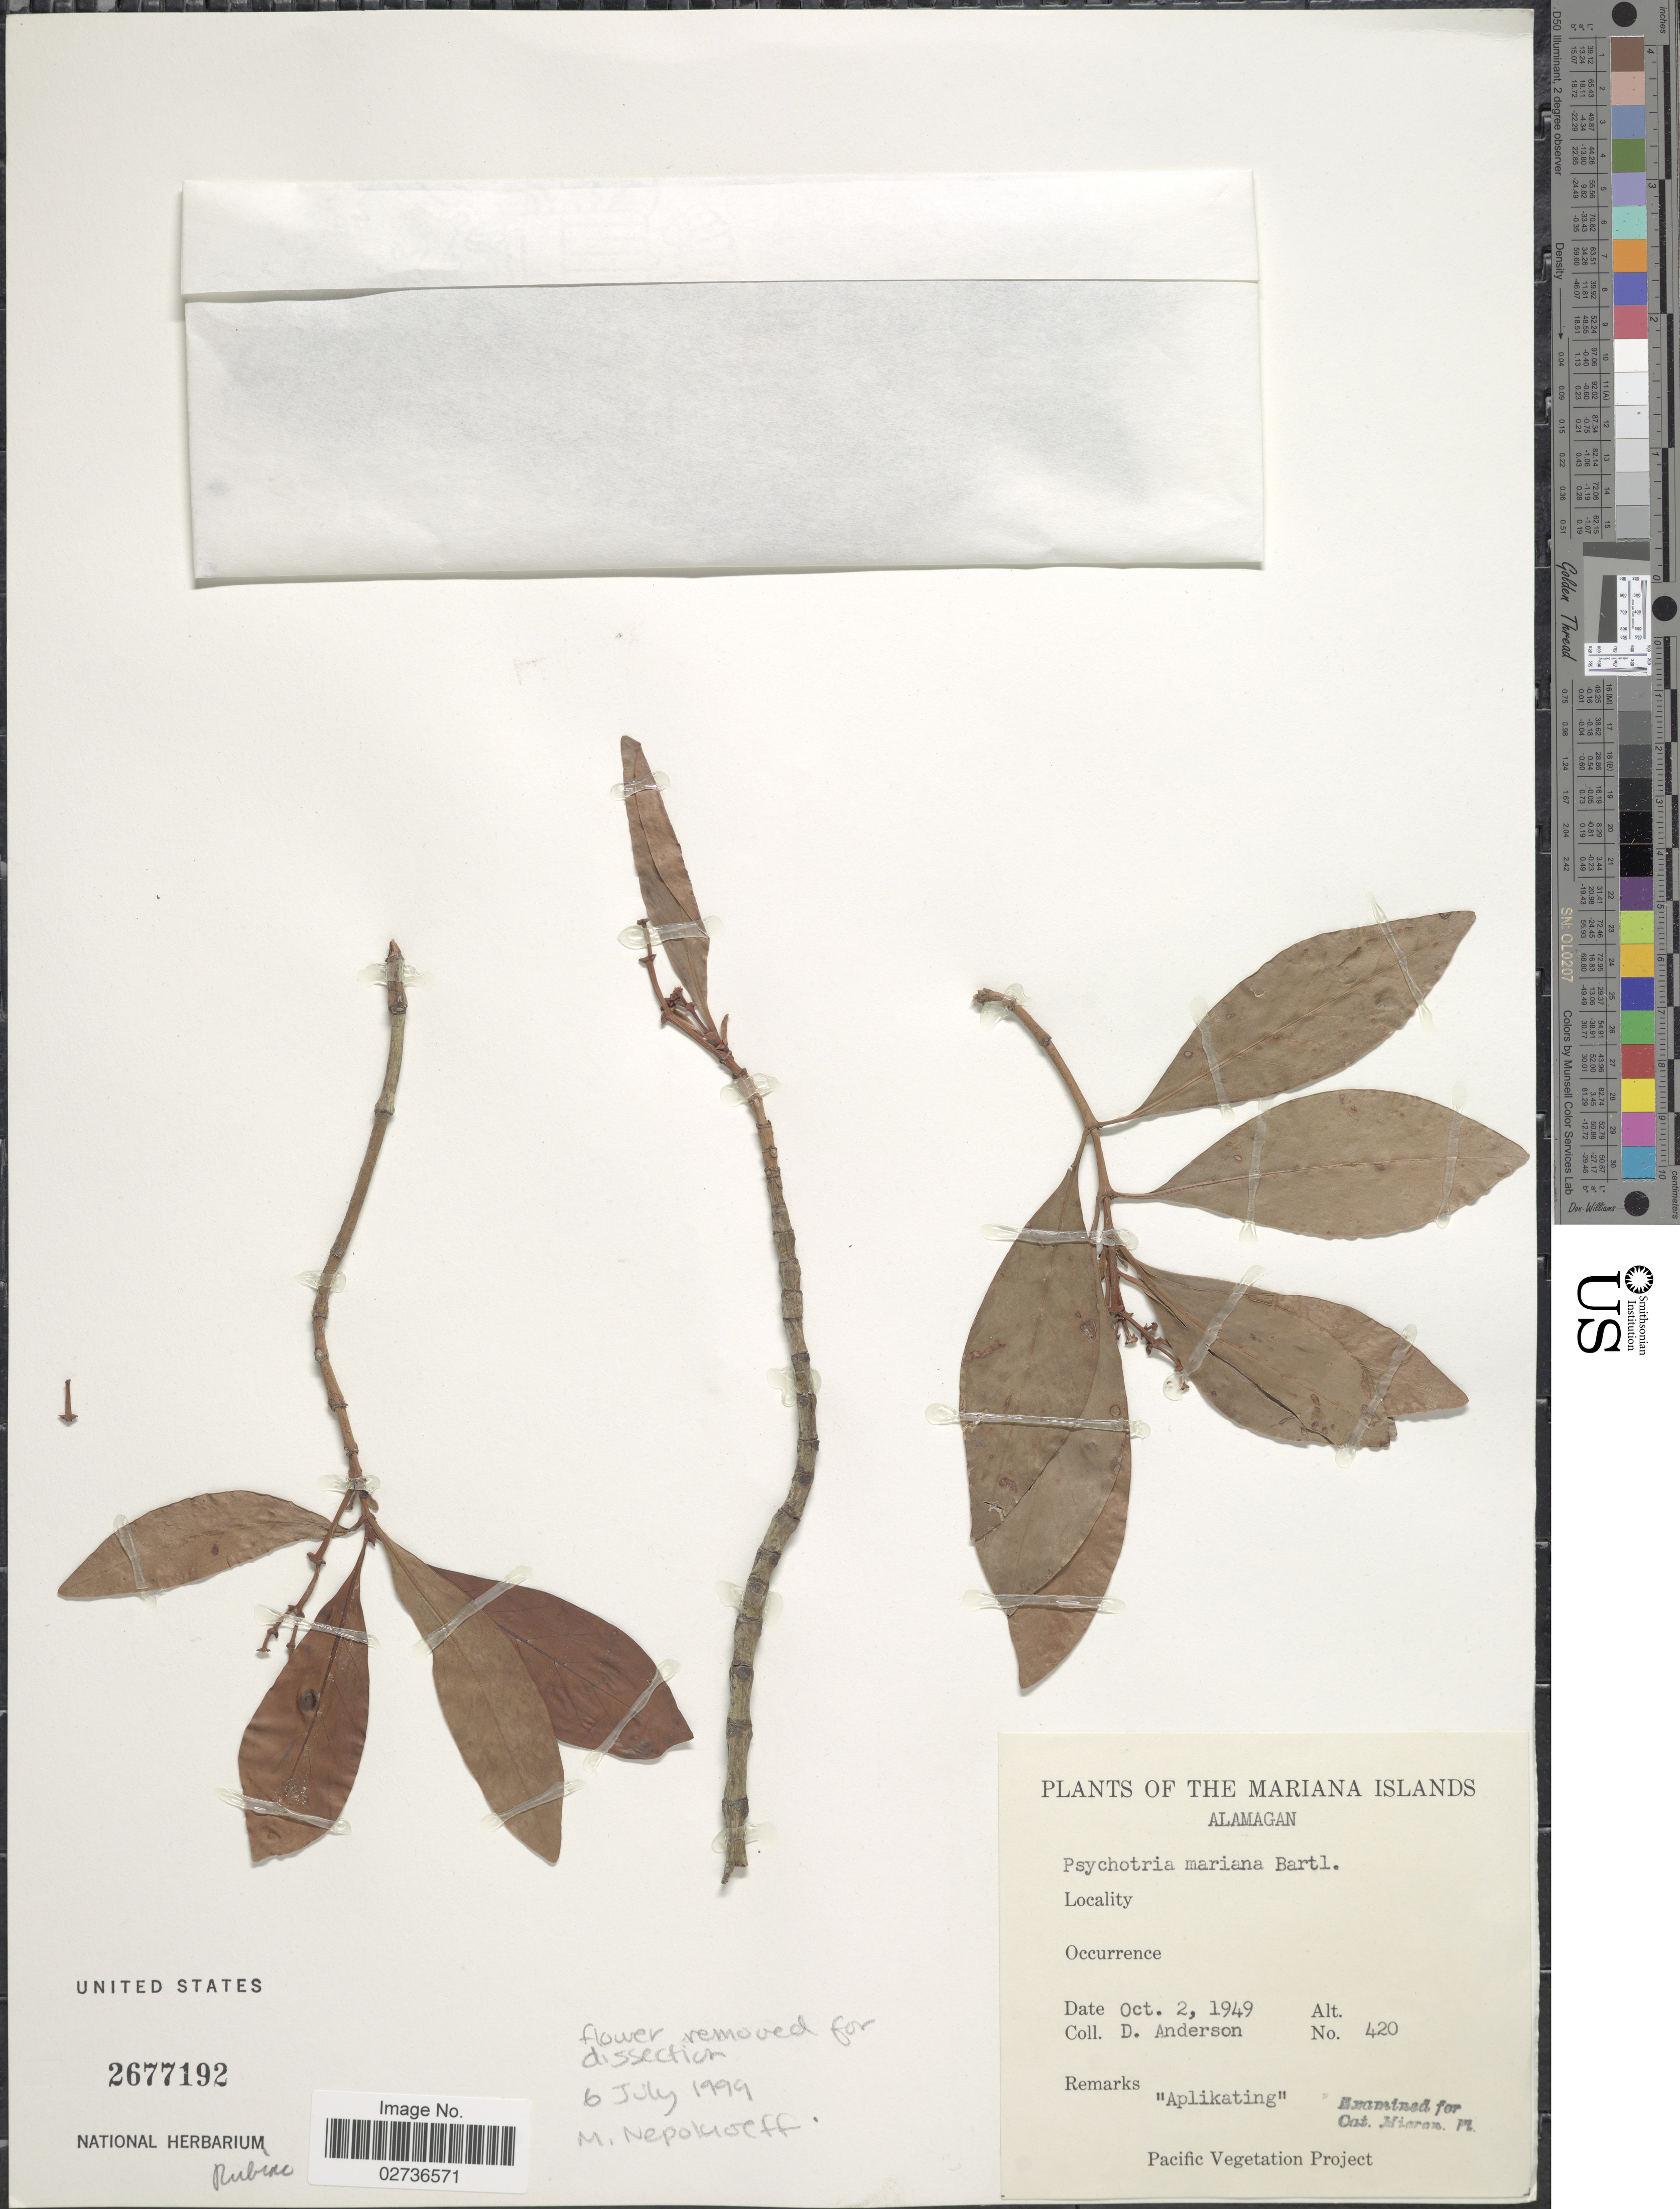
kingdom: Plantae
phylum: Tracheophyta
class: Magnoliopsida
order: Gentianales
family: Rubiaceae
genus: Psychotria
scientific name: Psychotria mariana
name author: Bartl. ex DC.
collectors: D. Anderson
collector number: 420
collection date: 1949-10-02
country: Northern Mariana Islands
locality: The Mariana Islands, Alamagan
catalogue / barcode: US 2677192